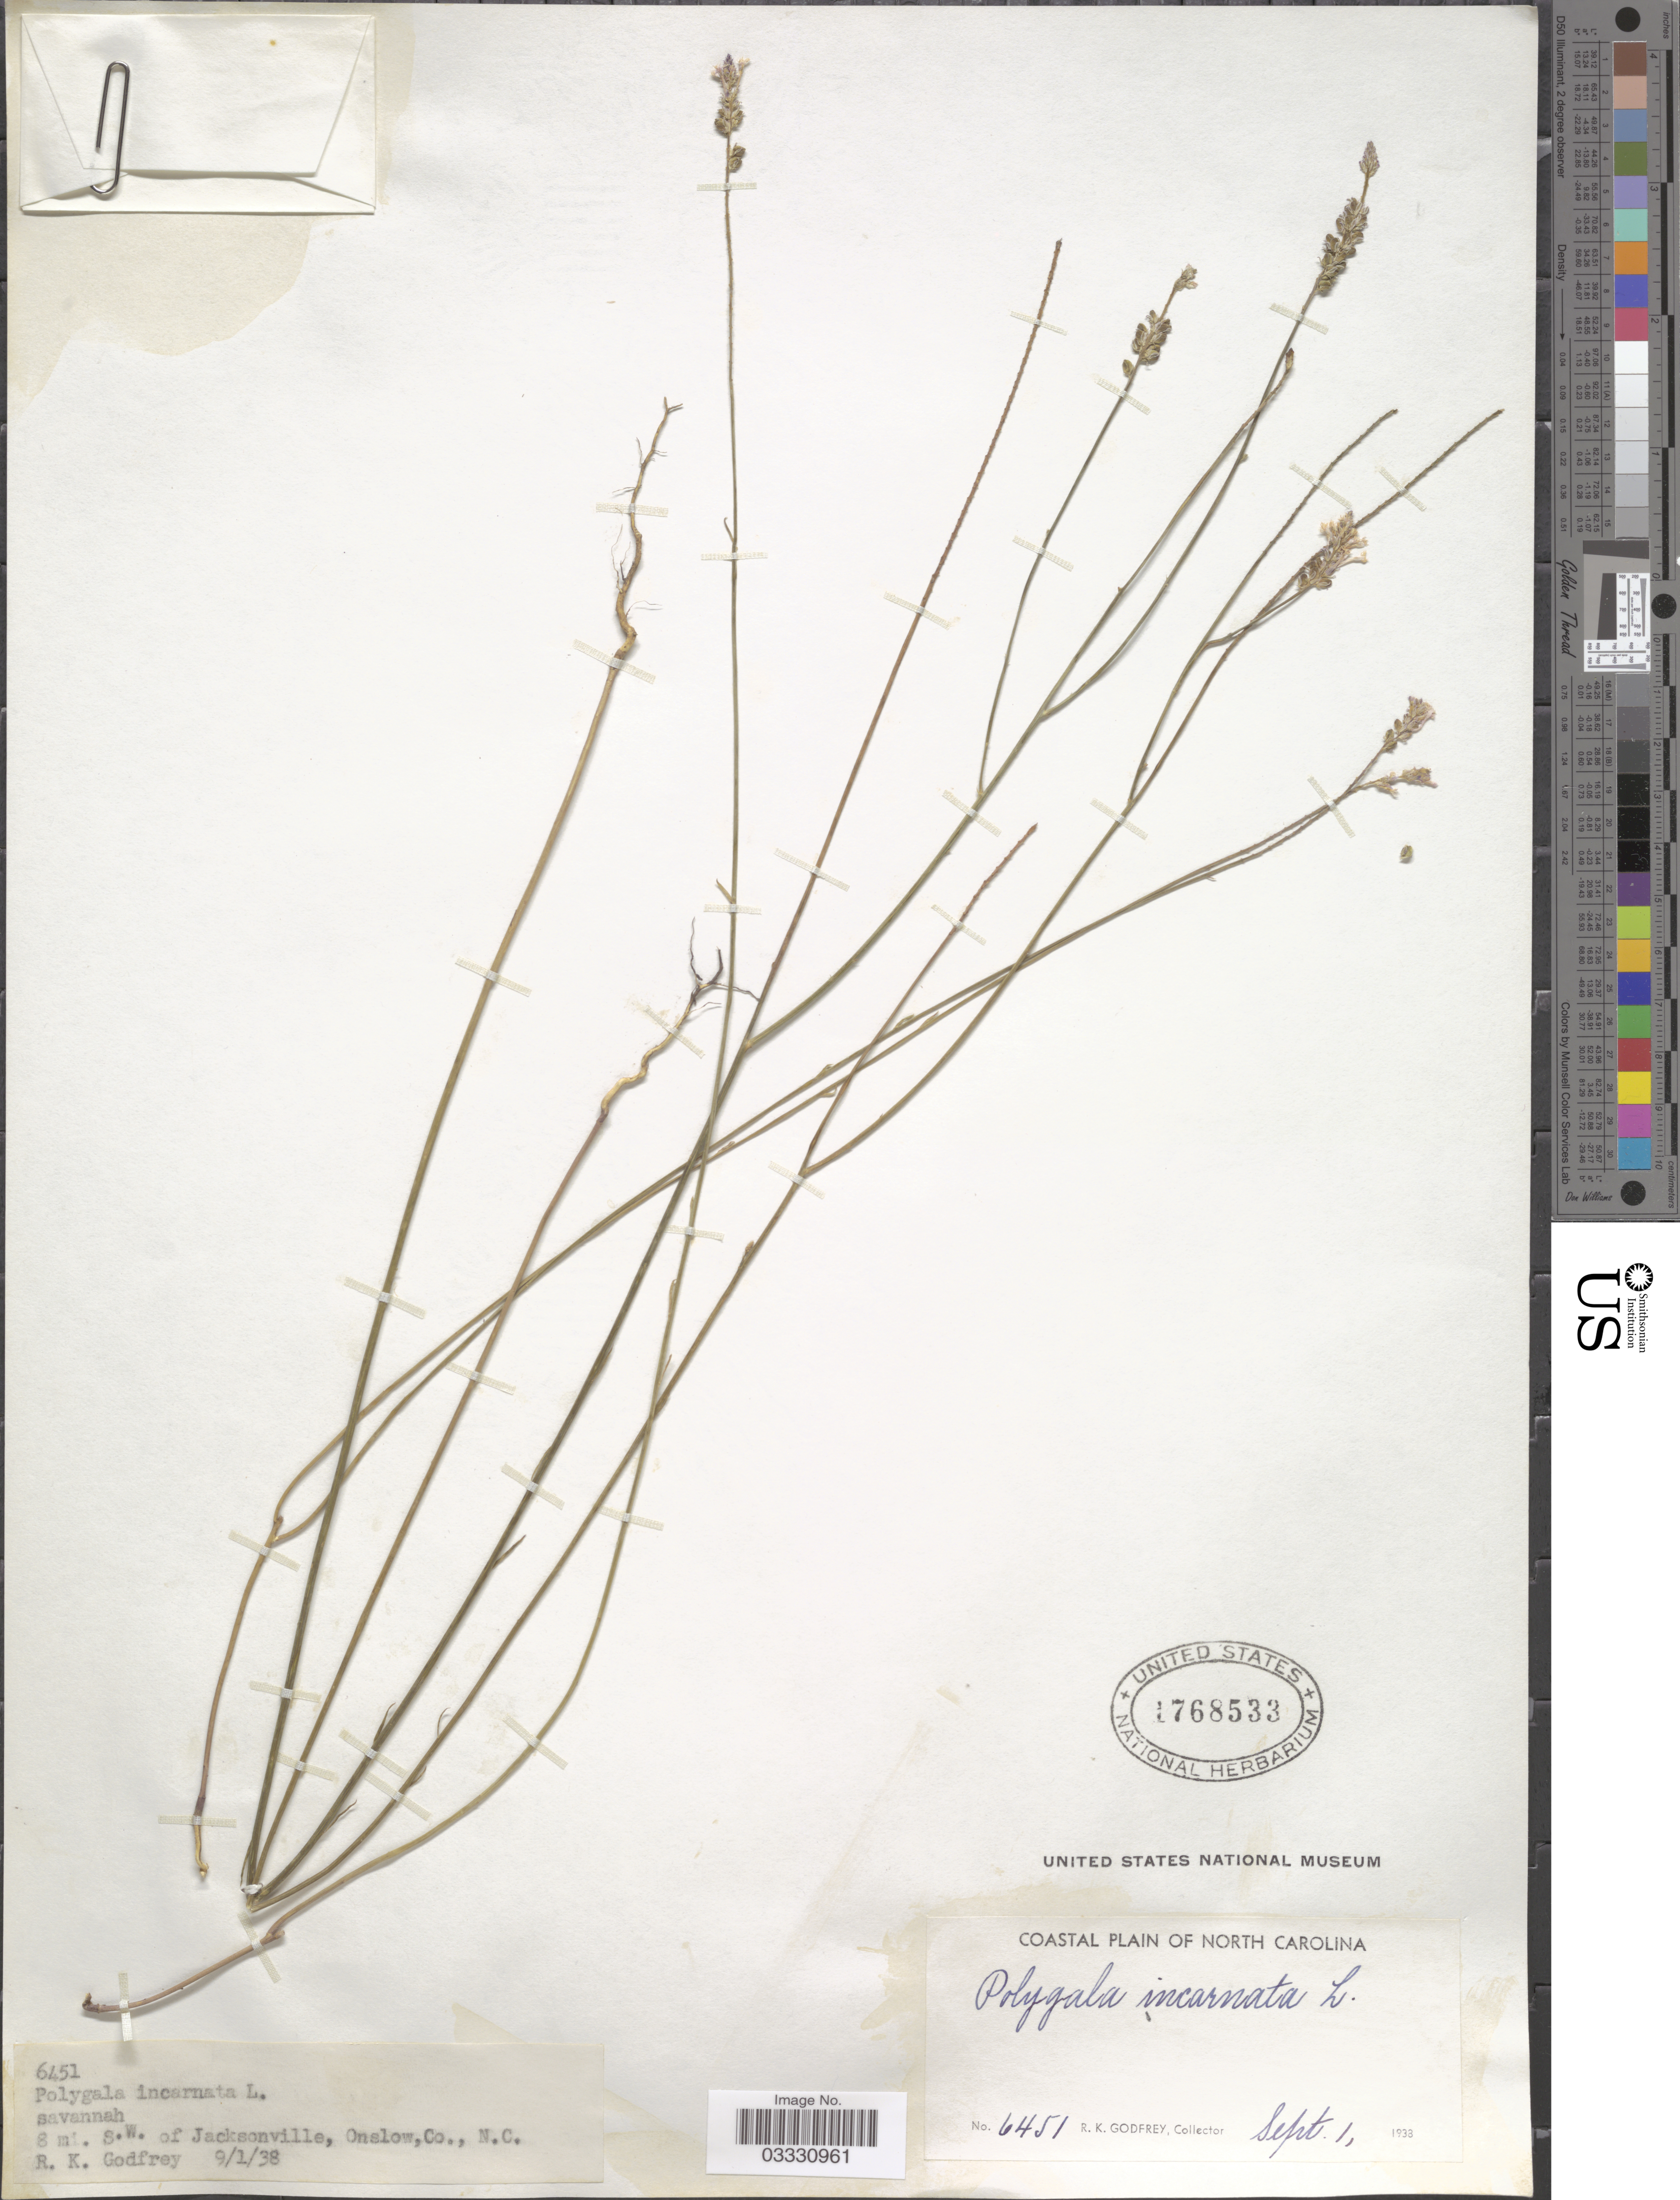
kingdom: Plantae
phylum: Tracheophyta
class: Magnoliopsida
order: Fabales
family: Polygalaceae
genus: Polygala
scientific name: Polygala incarnata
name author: L.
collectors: R. K. Godfrey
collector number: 6451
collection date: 1938-09-01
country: United States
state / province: North Carolina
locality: Coastal plain of North Carolina. 8 mi. S.W. of Jacksonville, Onslow Co.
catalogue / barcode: US 1768533